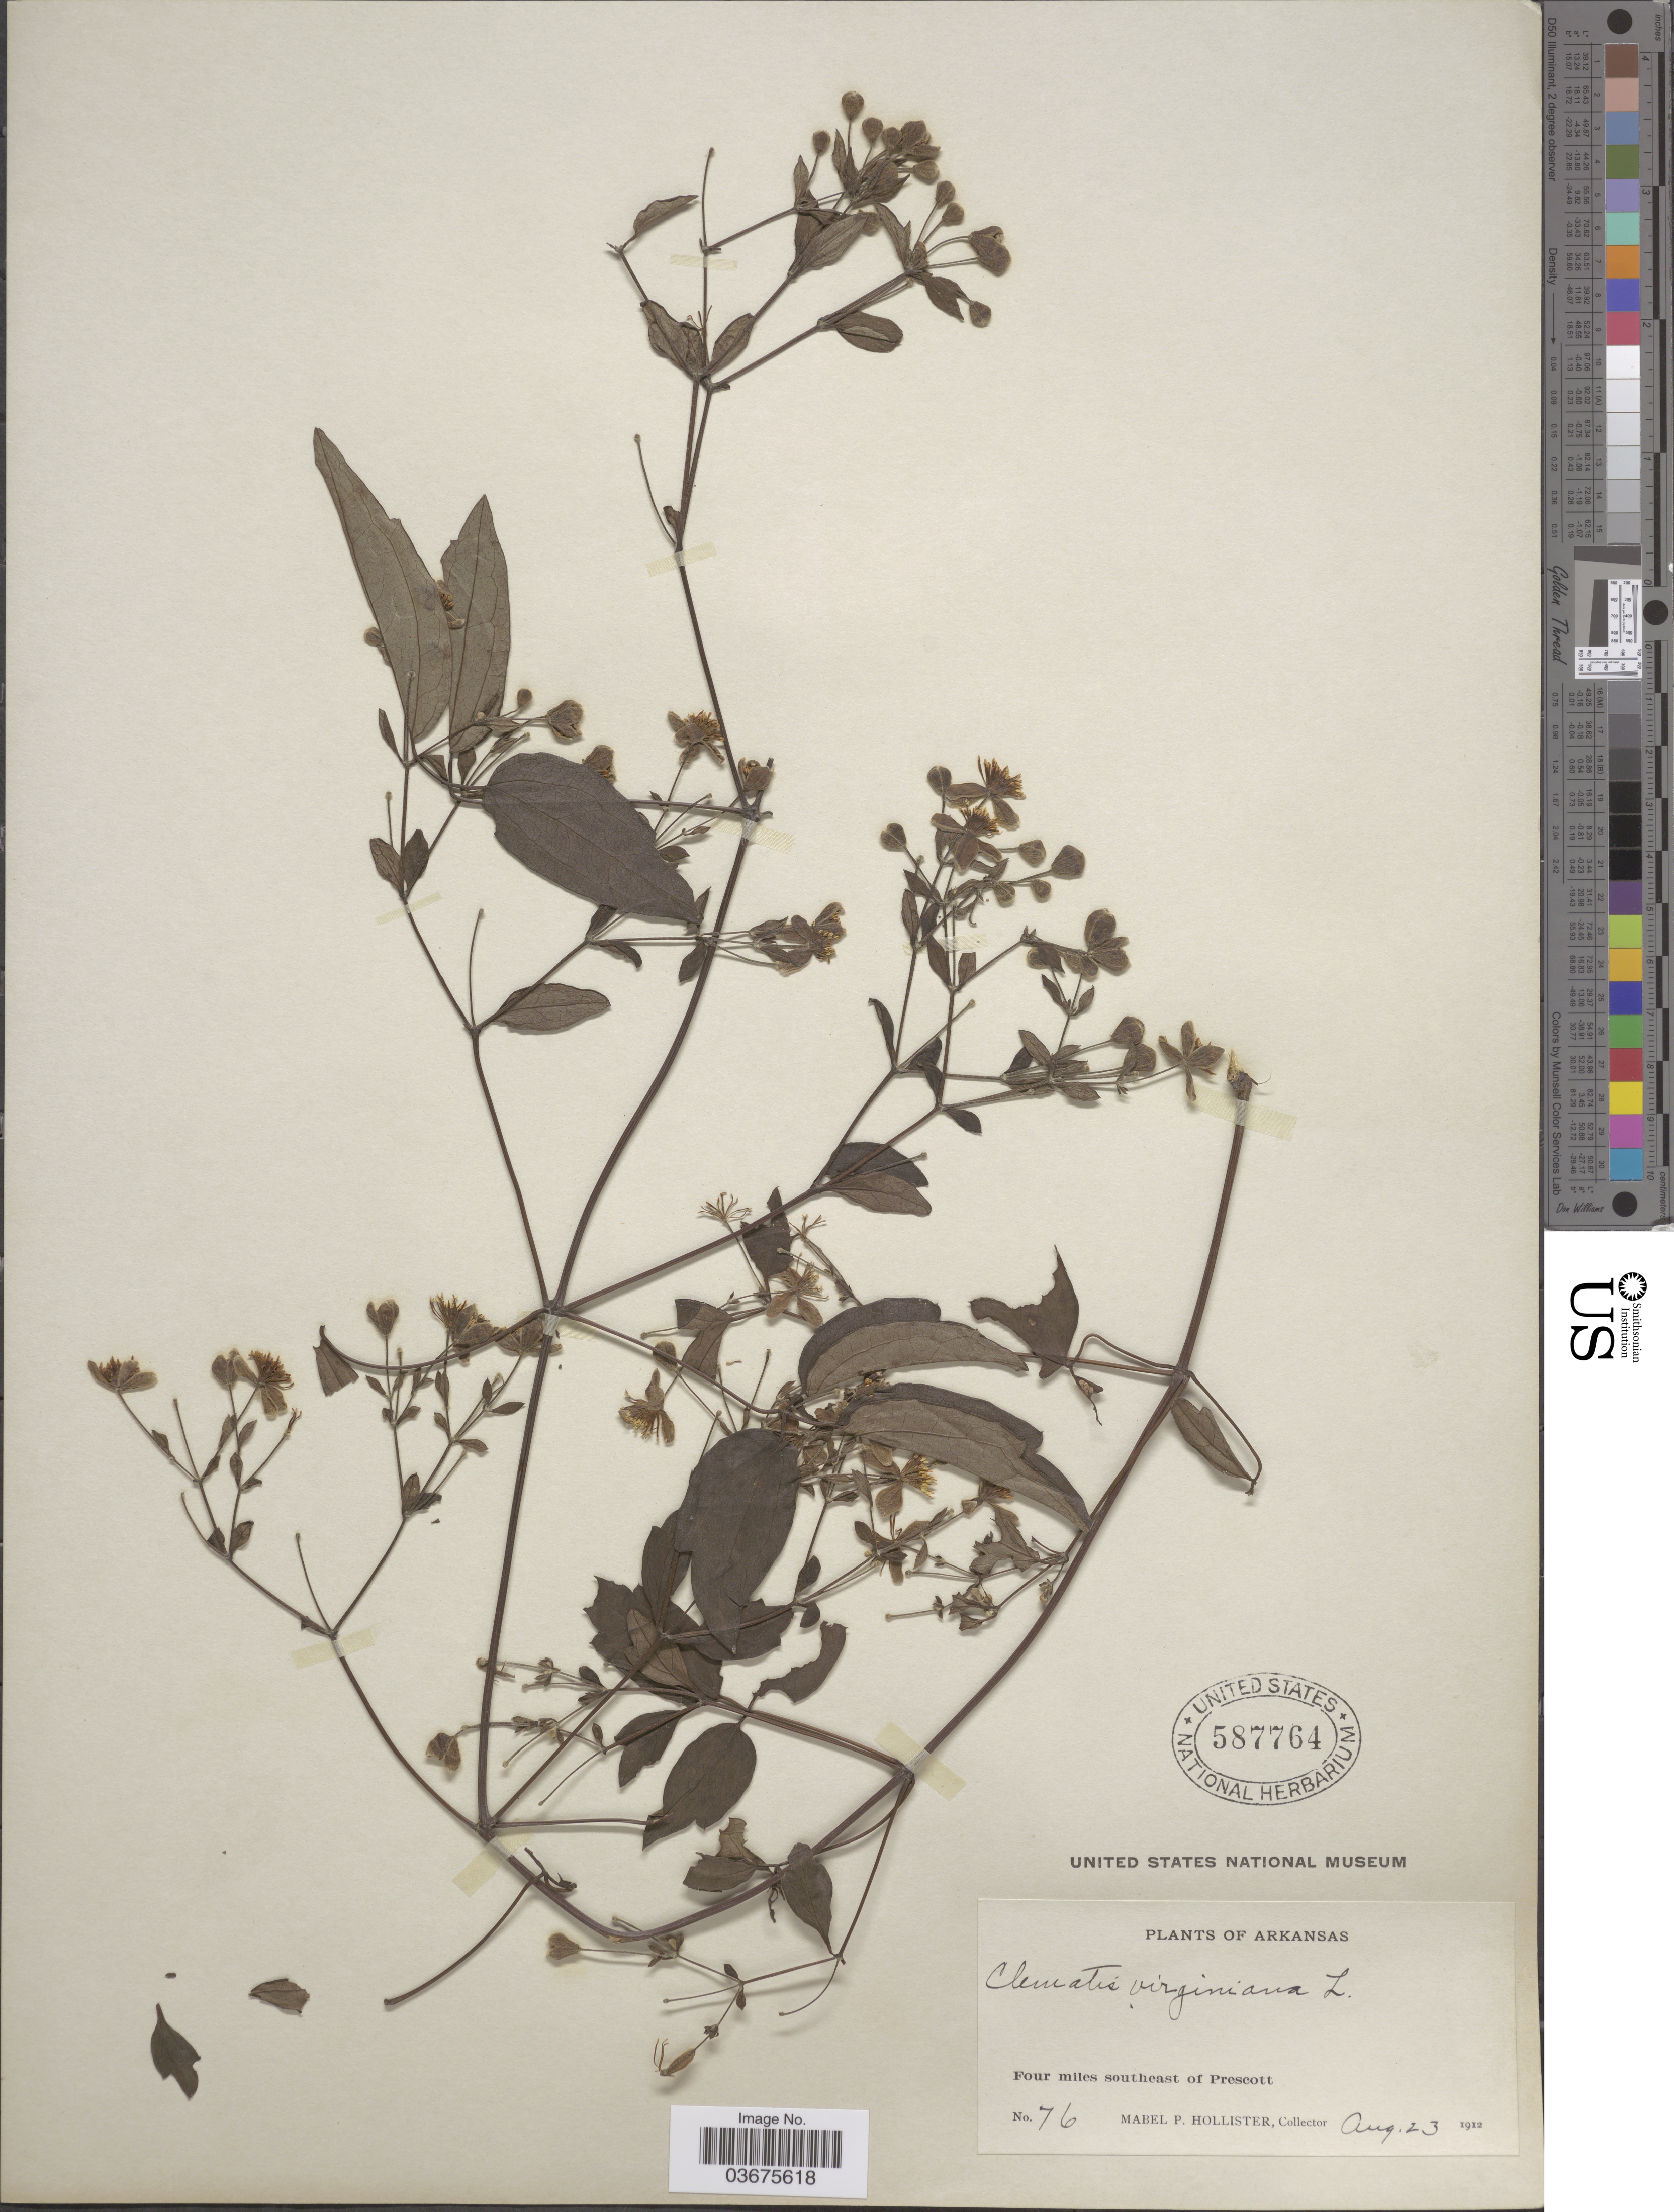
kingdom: Plantae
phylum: Tracheophyta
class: Magnoliopsida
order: Ranunculales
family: Ranunculaceae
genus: Clematis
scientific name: Clematis virginiana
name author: L.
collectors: M. Hollister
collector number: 76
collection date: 1912-08-23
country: United States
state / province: Arkansas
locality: Four miles southeast of Prescott.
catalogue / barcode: US 587764